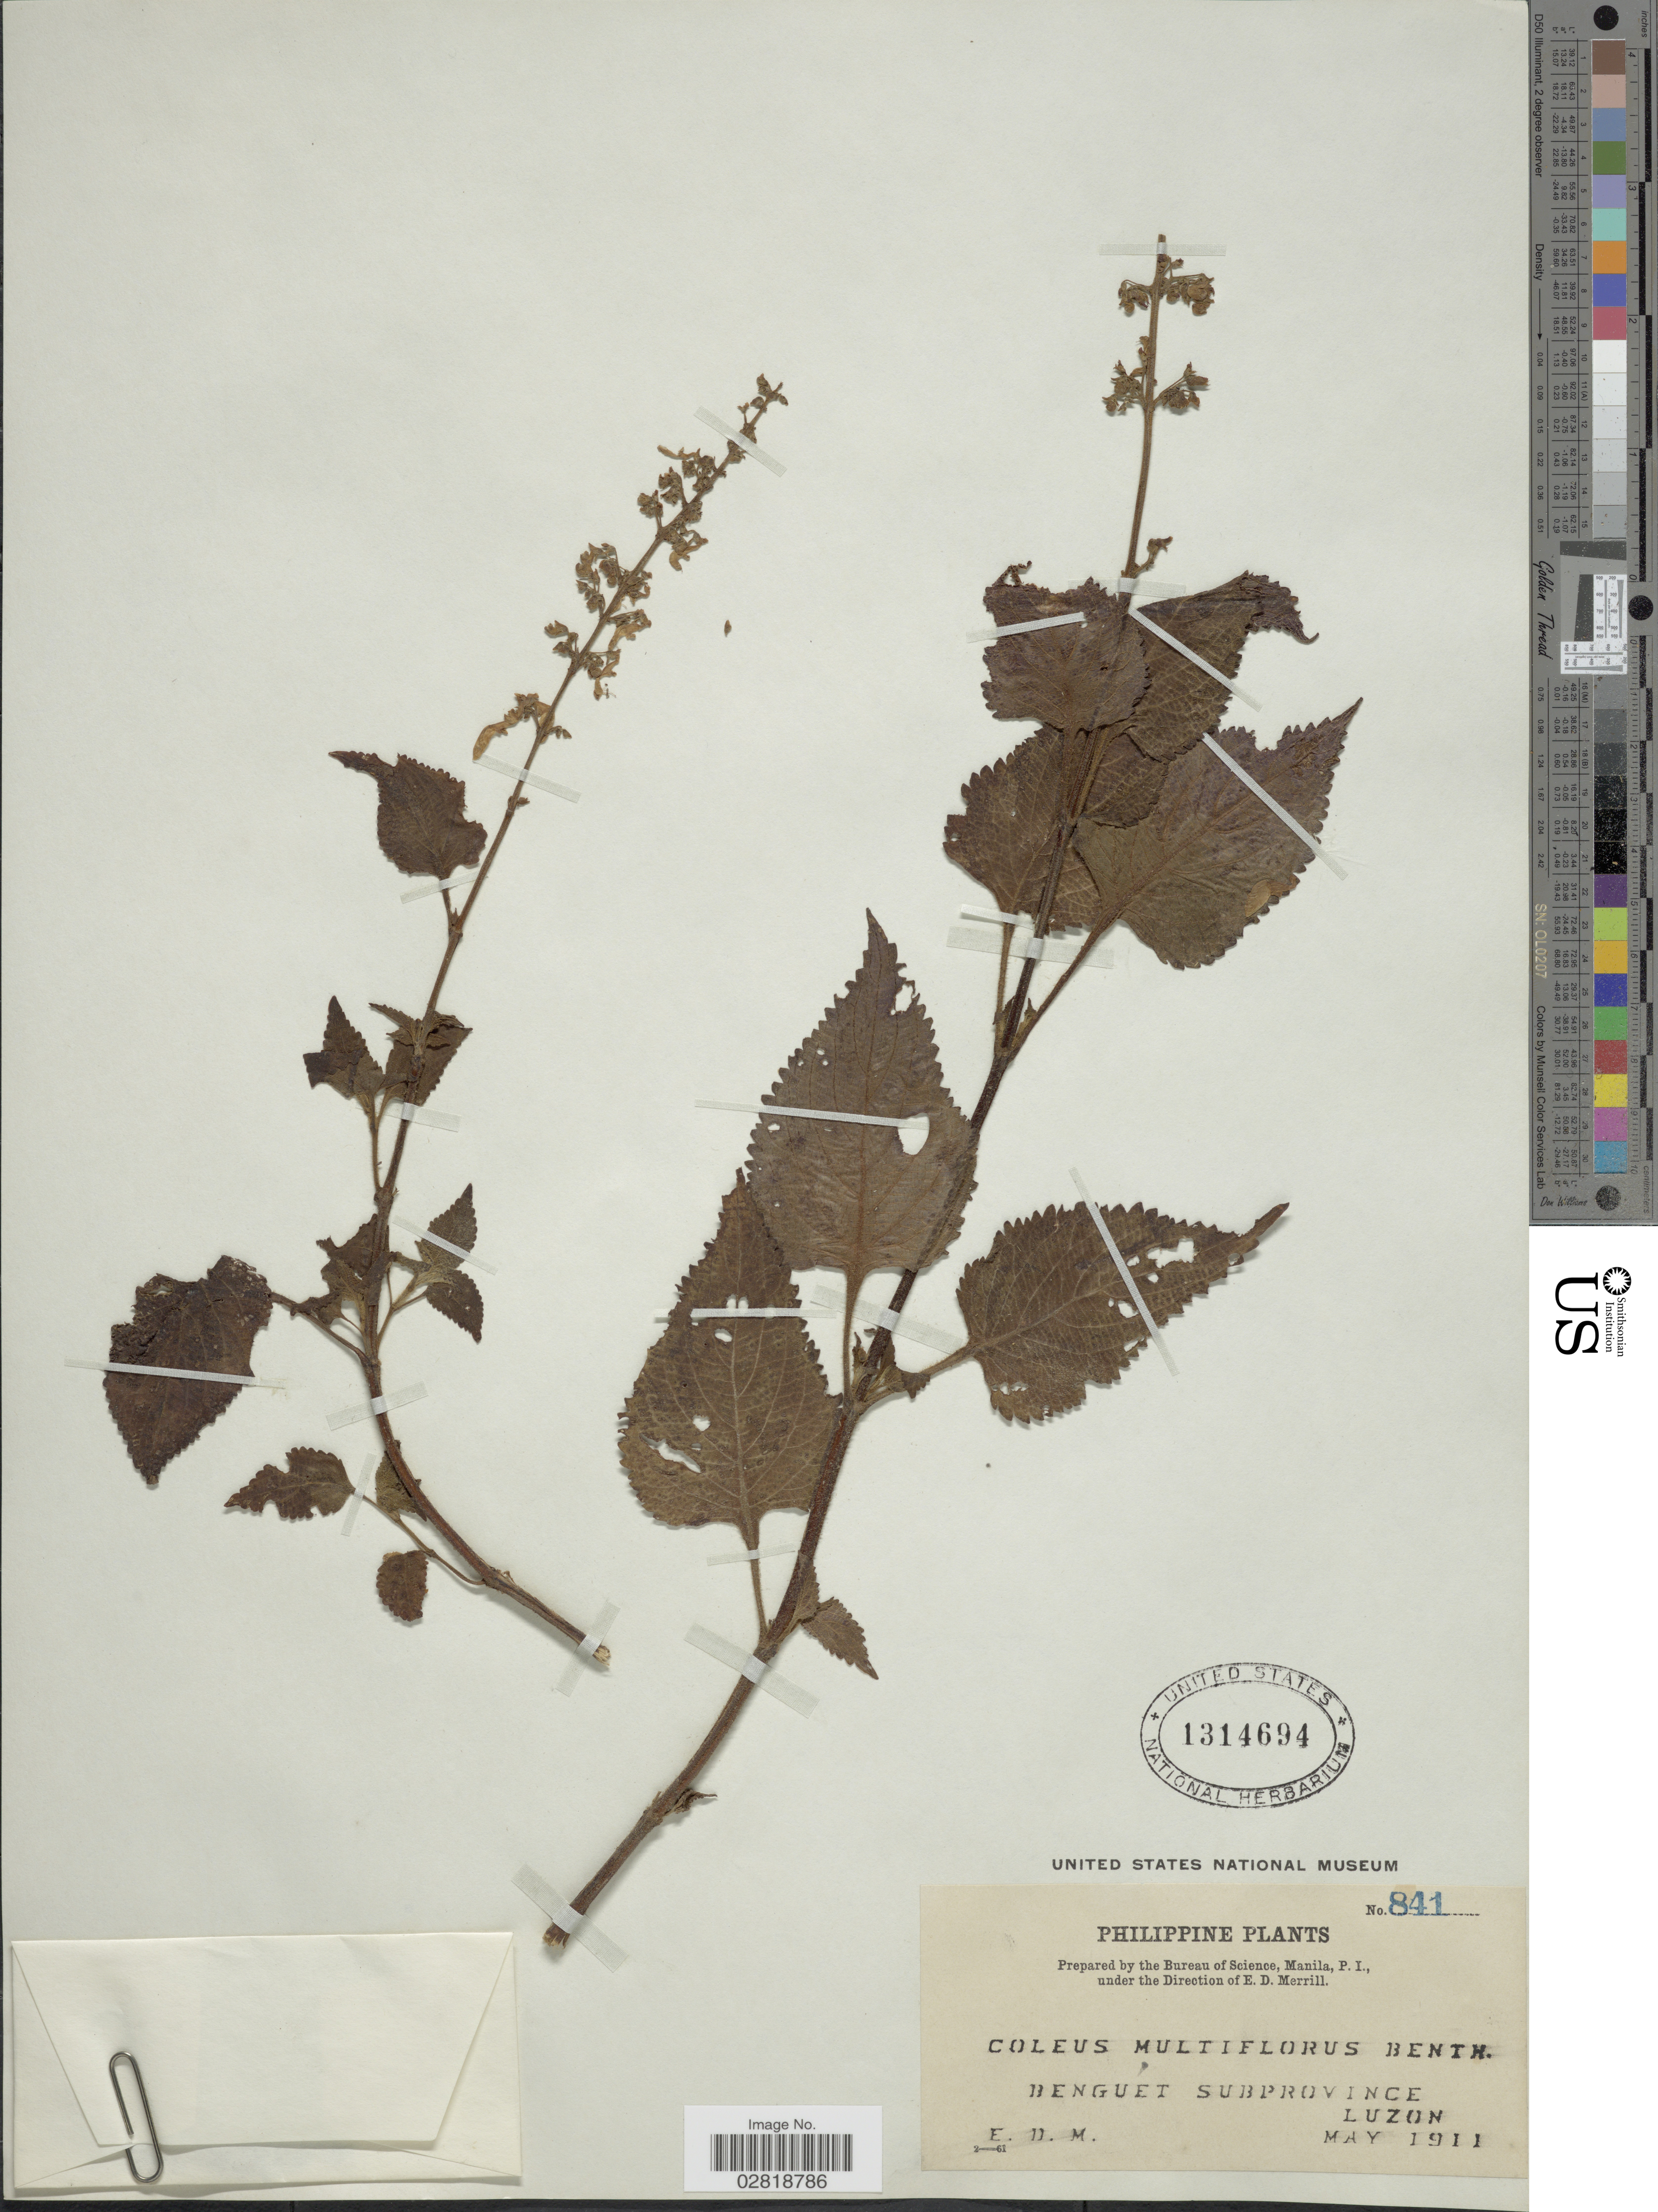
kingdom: Plantae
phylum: Tracheophyta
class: Magnoliopsida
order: Lamiales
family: Lamiaceae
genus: Plectranthus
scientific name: Plectranthus scutellarioides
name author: (L.) R. Br.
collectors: E. D. Merrill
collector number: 841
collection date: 1911-05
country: Philippines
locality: Benguet Subprovince. Luzon.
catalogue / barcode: US 1314694